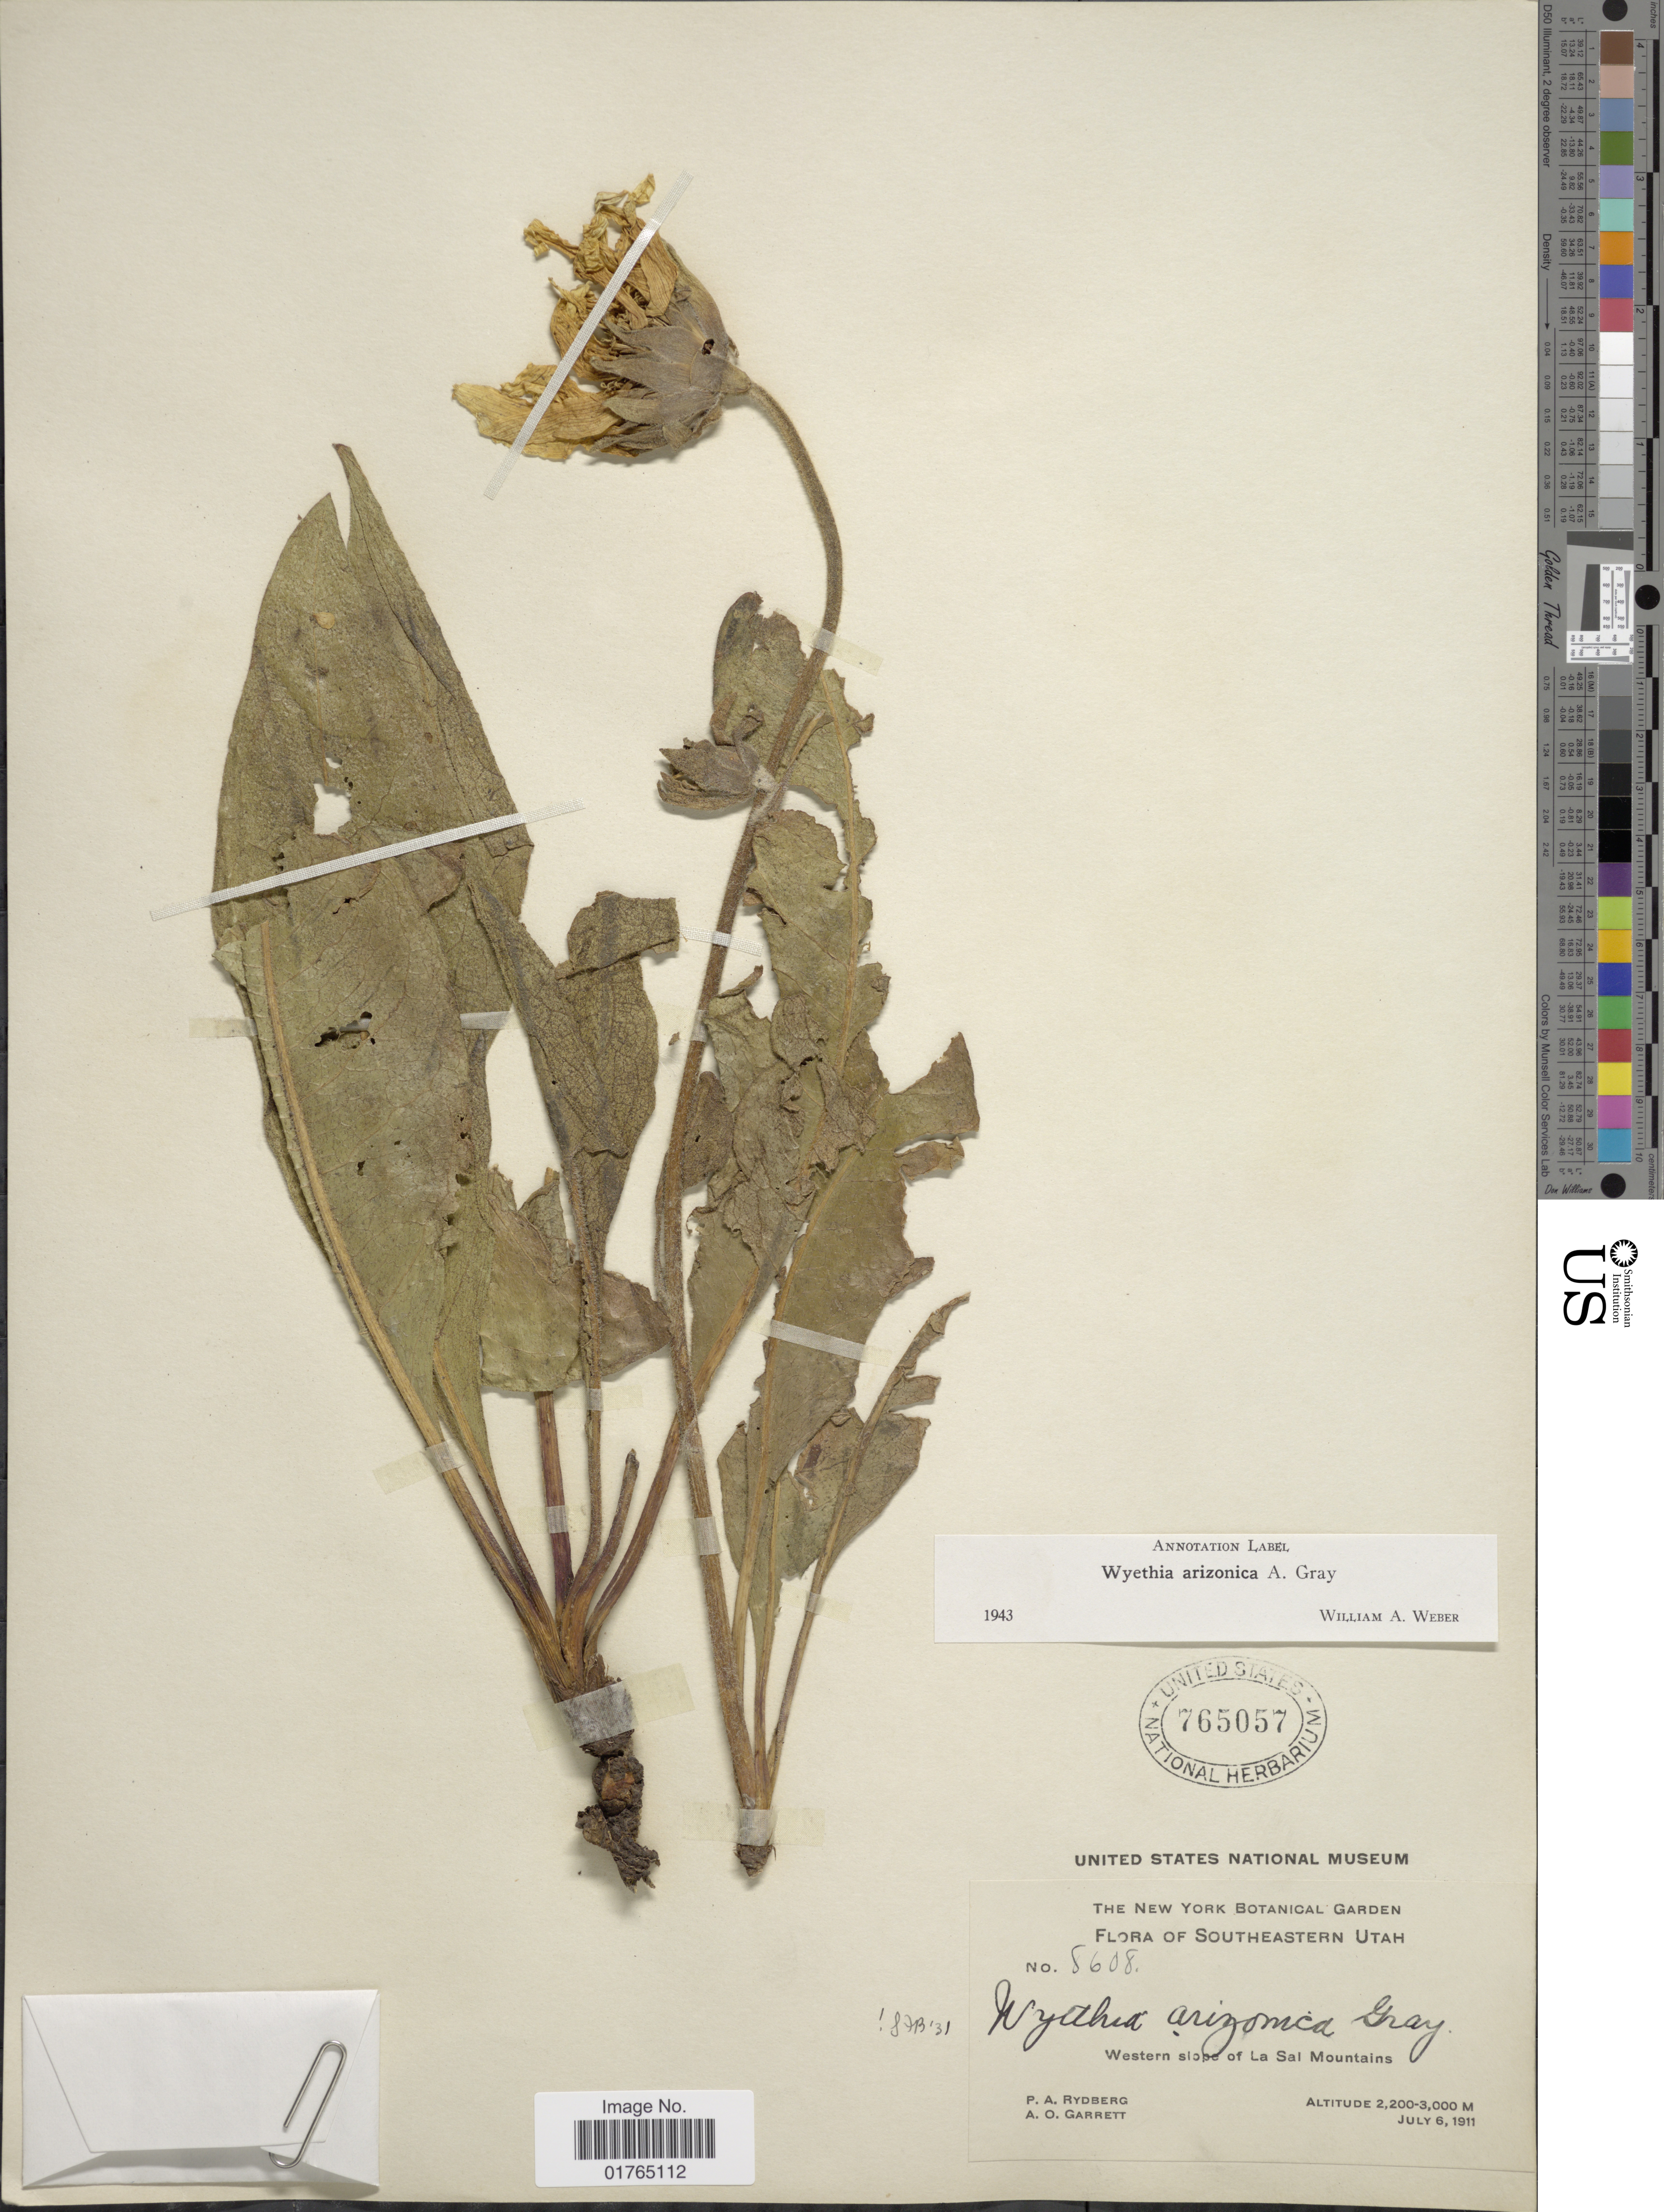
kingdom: Plantae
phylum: Tracheophyta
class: Magnoliopsida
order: Asterales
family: Asteraceae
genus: Wyethia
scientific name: Wyethia arizonica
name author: A. Gray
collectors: P. A. Rydberg & A. O. Garrett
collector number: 8608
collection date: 1911-07-06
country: United States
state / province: Utah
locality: Southeastern Utah, western slope of La Sal Mountains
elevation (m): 2200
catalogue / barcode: US 765057